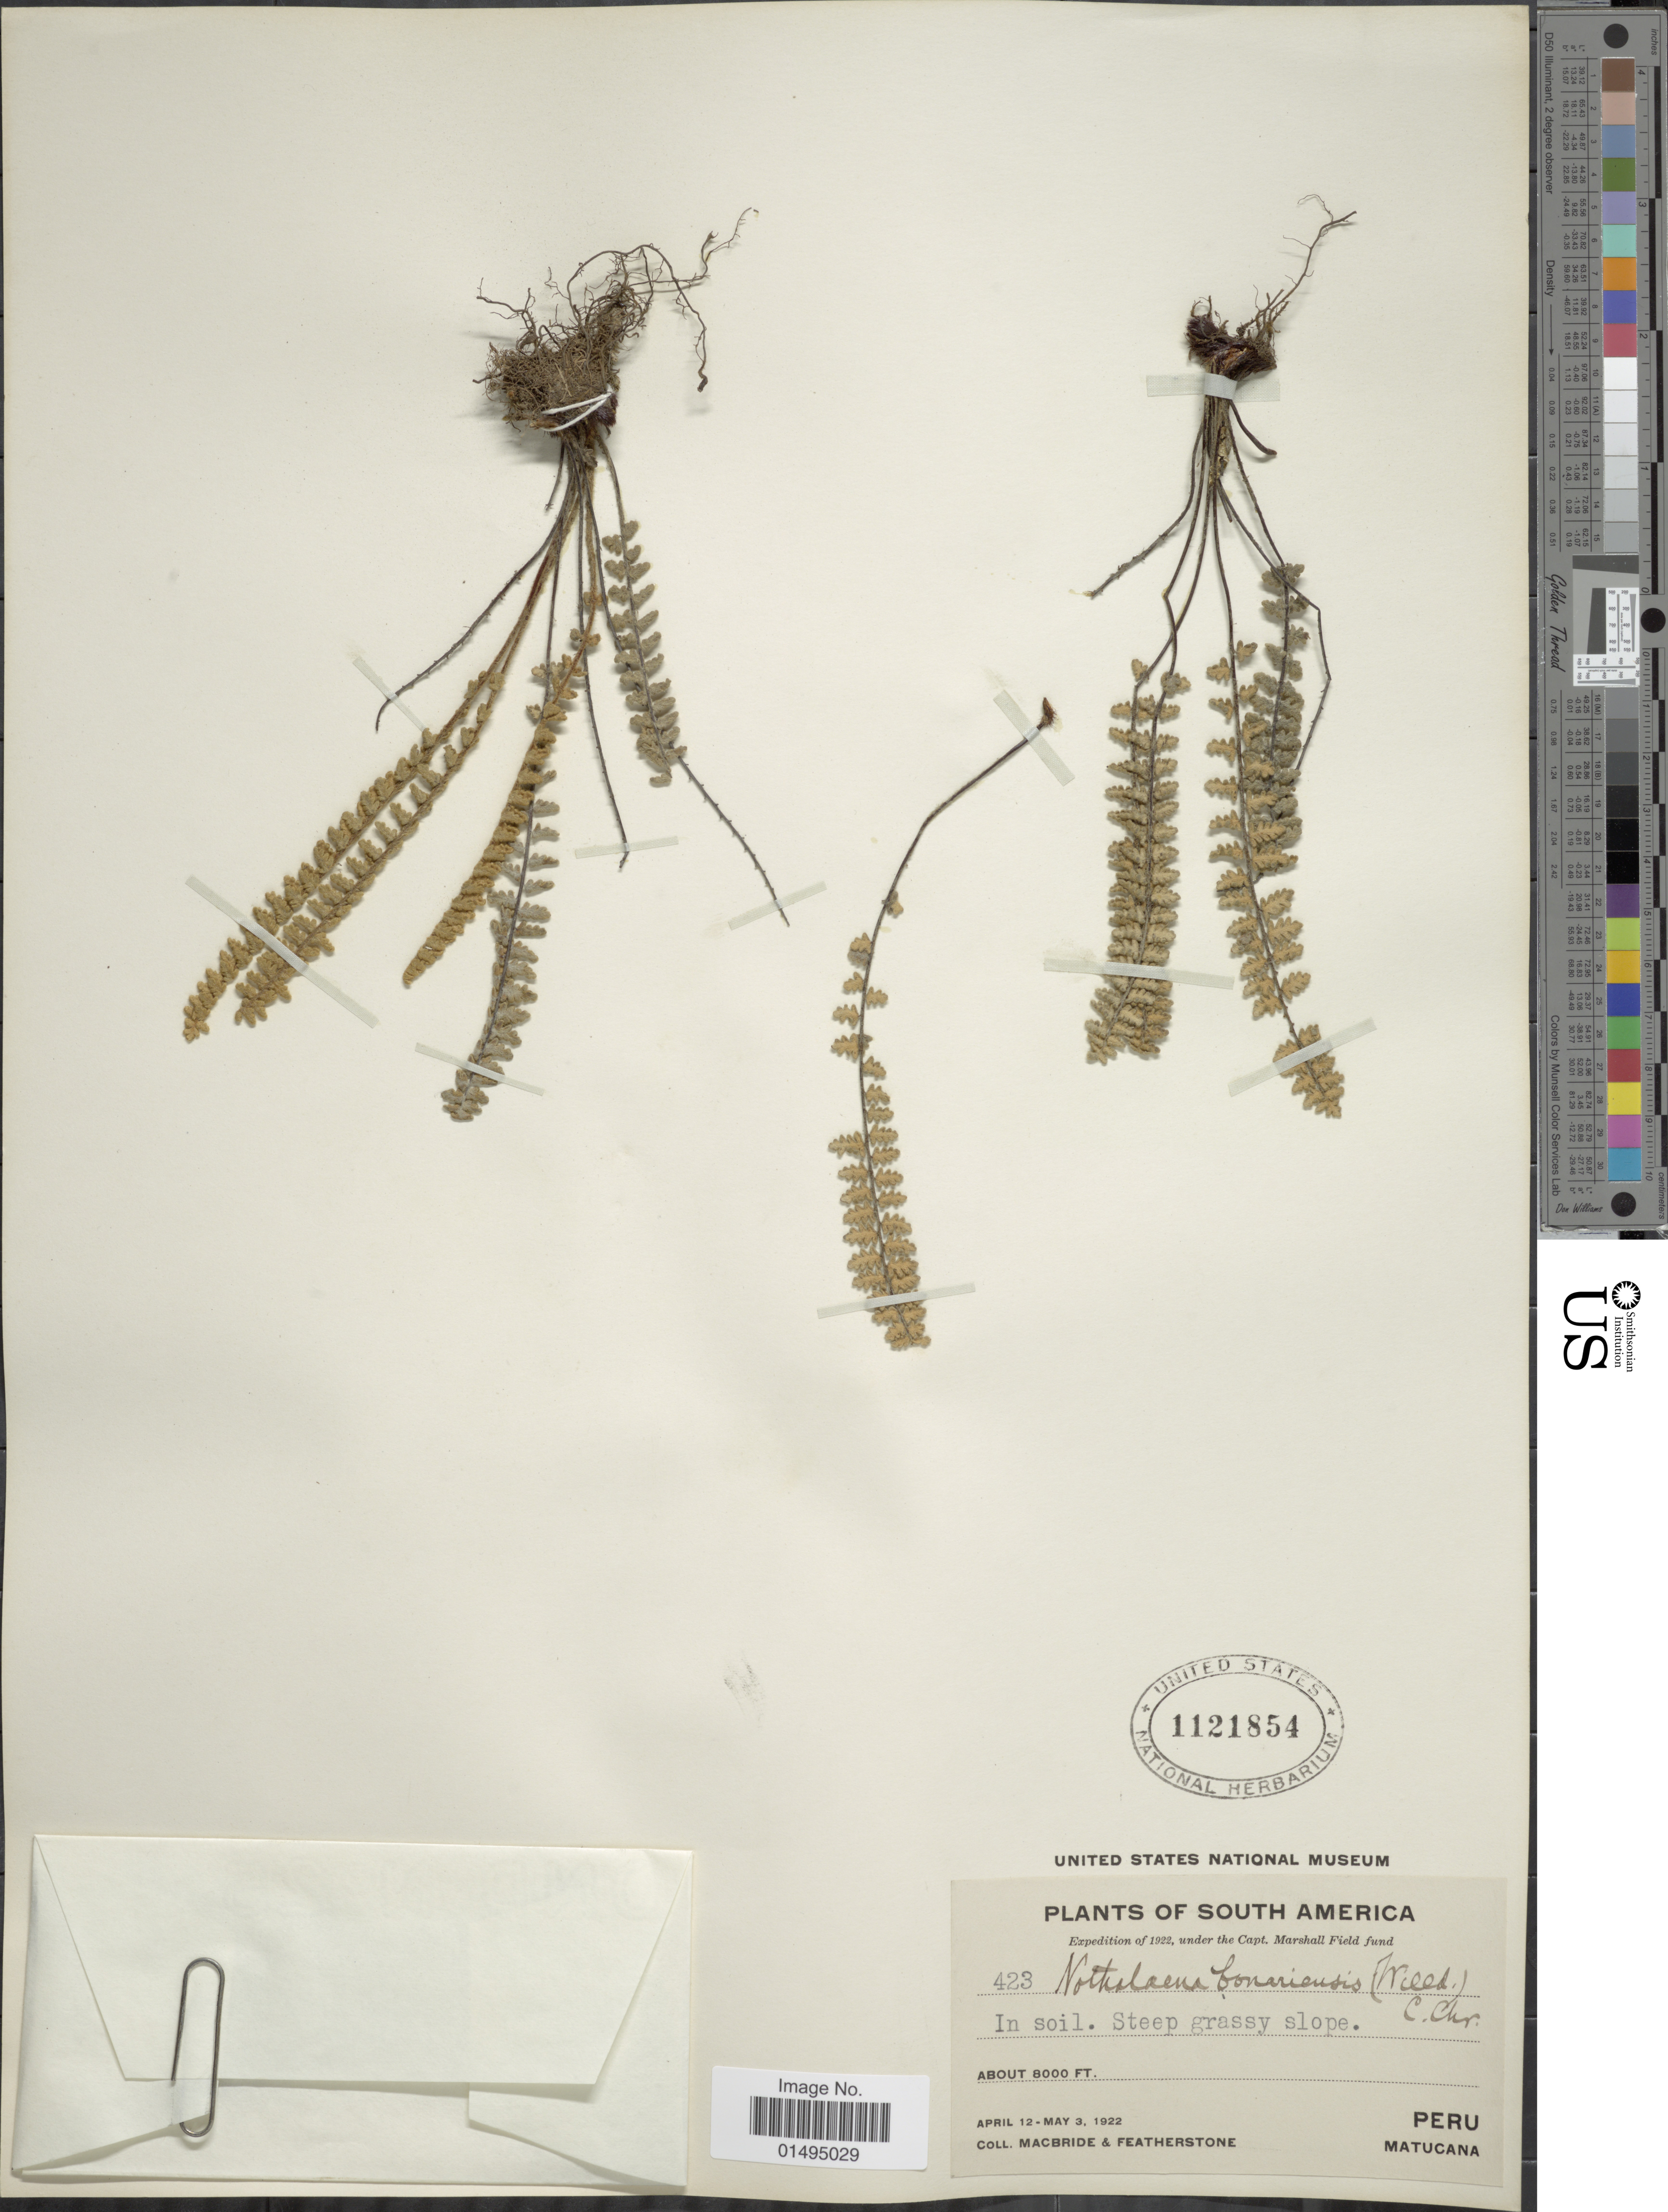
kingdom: Plantae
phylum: Tracheophyta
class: Polypodiopsida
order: Polypodiales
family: Pteridaceae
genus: Myriopteris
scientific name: Myriopteris aurea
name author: (Poir.) Grusz & Windham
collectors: Macbride, -- & -. Featherstone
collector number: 423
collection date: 1922-04-12/1922-05-03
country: Peru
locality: In soil, steep grassy slope, Peru, Matucana. South America.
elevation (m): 2438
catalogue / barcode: US 1121854